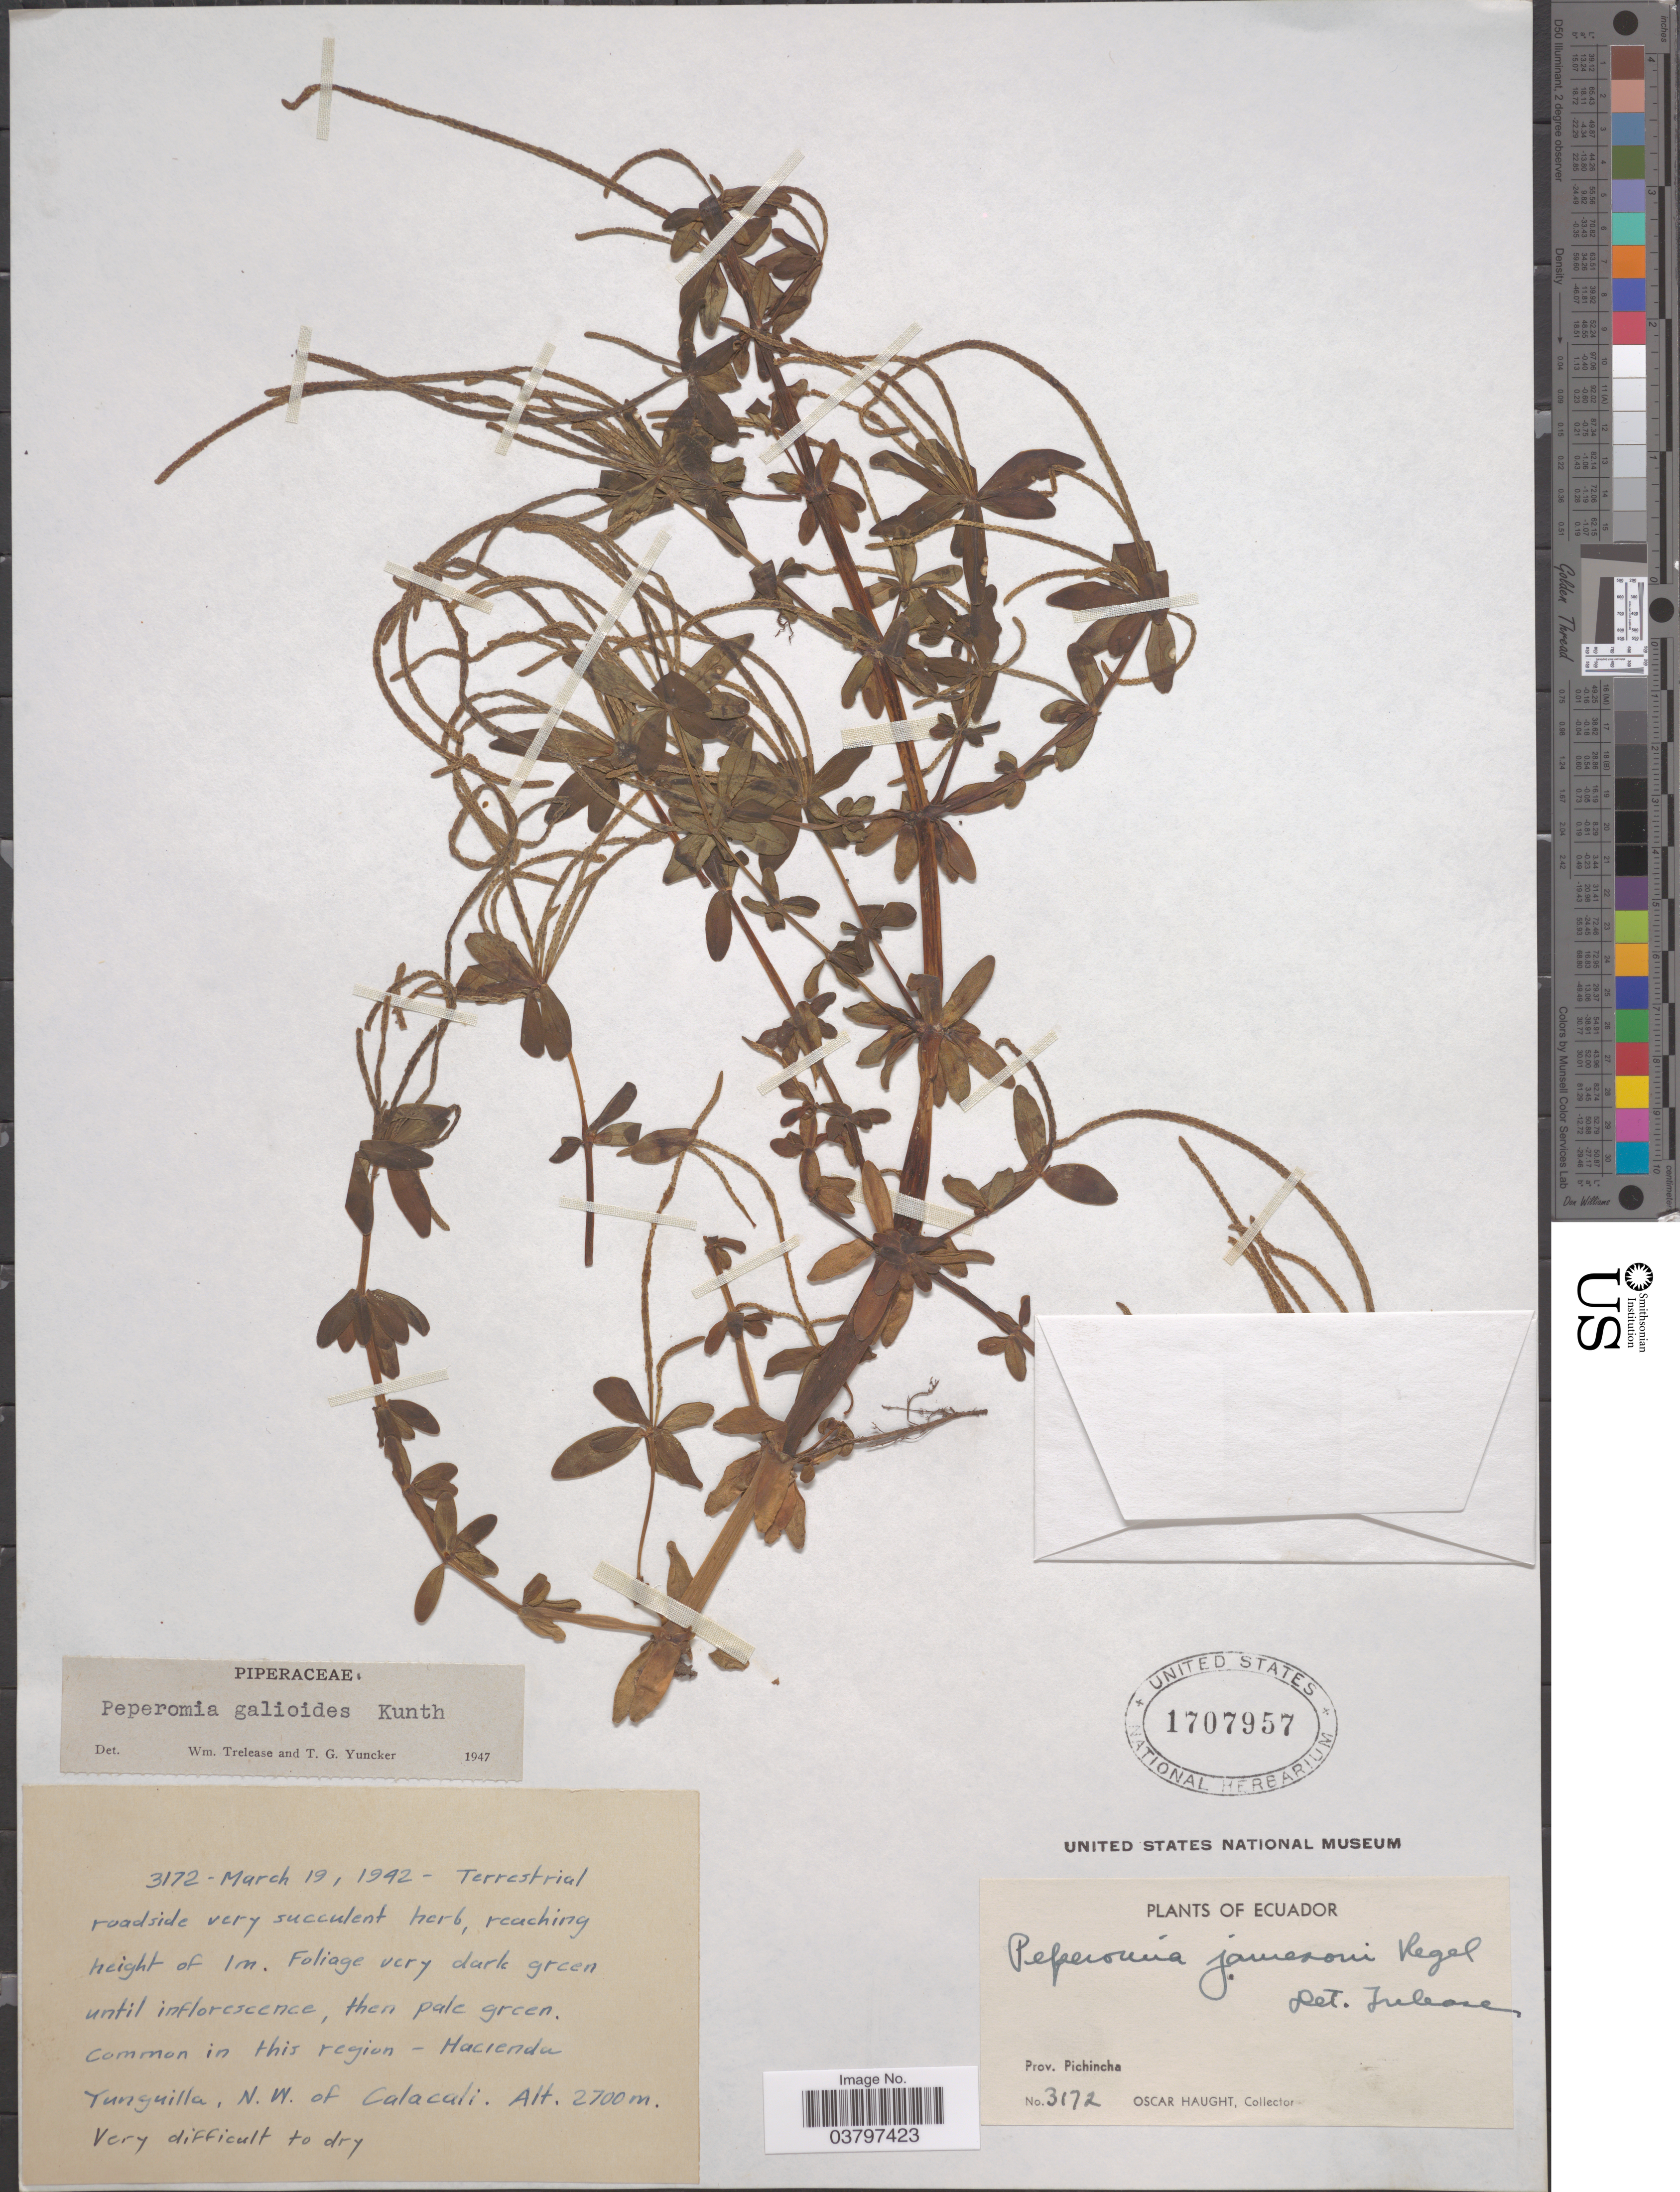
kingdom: Plantae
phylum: Tracheophyta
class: Magnoliopsida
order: Piperales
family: Piperaceae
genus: Peperomia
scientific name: Peperomia galioides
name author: Kunth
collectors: O. Haught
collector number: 3172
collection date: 1942-03-19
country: Ecuador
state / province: Pichincha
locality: Hacienda Yunguilla, N.W. of Calacali.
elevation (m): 2700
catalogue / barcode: US 1707957